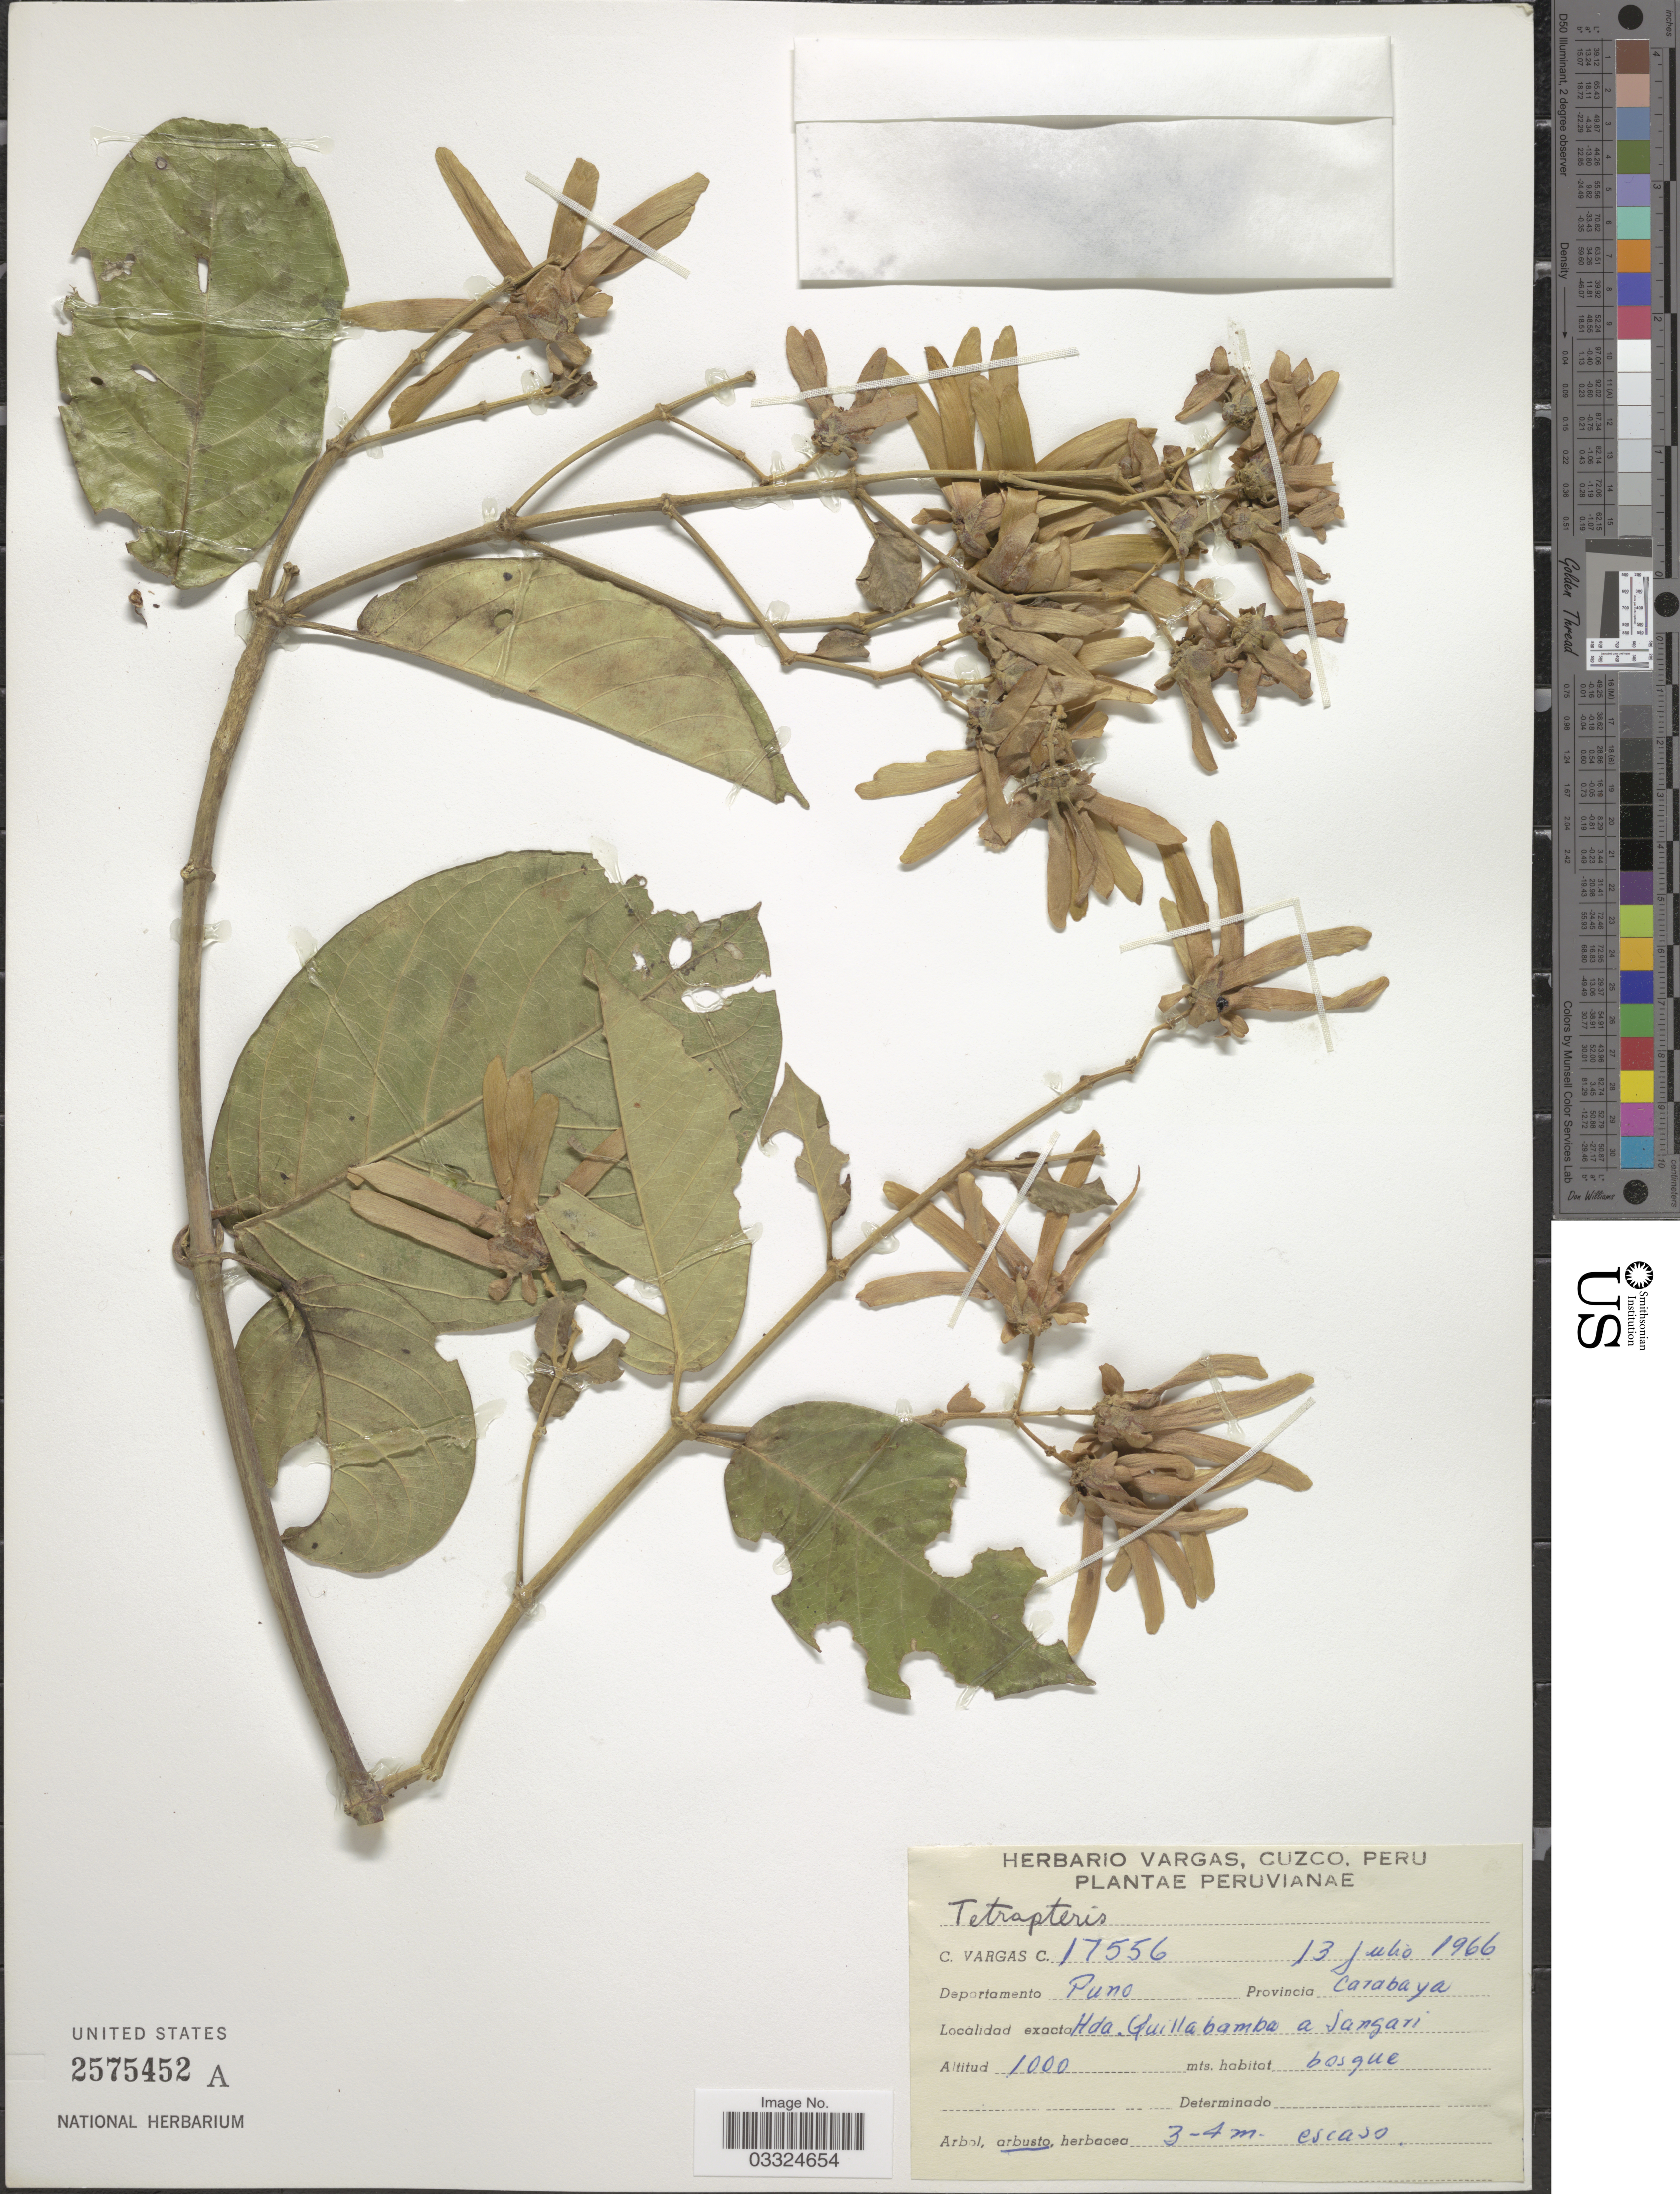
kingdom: Plantae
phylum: Tracheophyta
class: Magnoliopsida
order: Malpighiales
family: Malpighiaceae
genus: Tetrapterys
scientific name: Tetrapterys sp.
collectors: C. Vargas Calderón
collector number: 17556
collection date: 1966-07-13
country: Peru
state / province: Puno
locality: Departmento Puno. Provincia Carabaya. Hda. Quillabamba a Sangari.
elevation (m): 1000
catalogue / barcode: US 2575452A